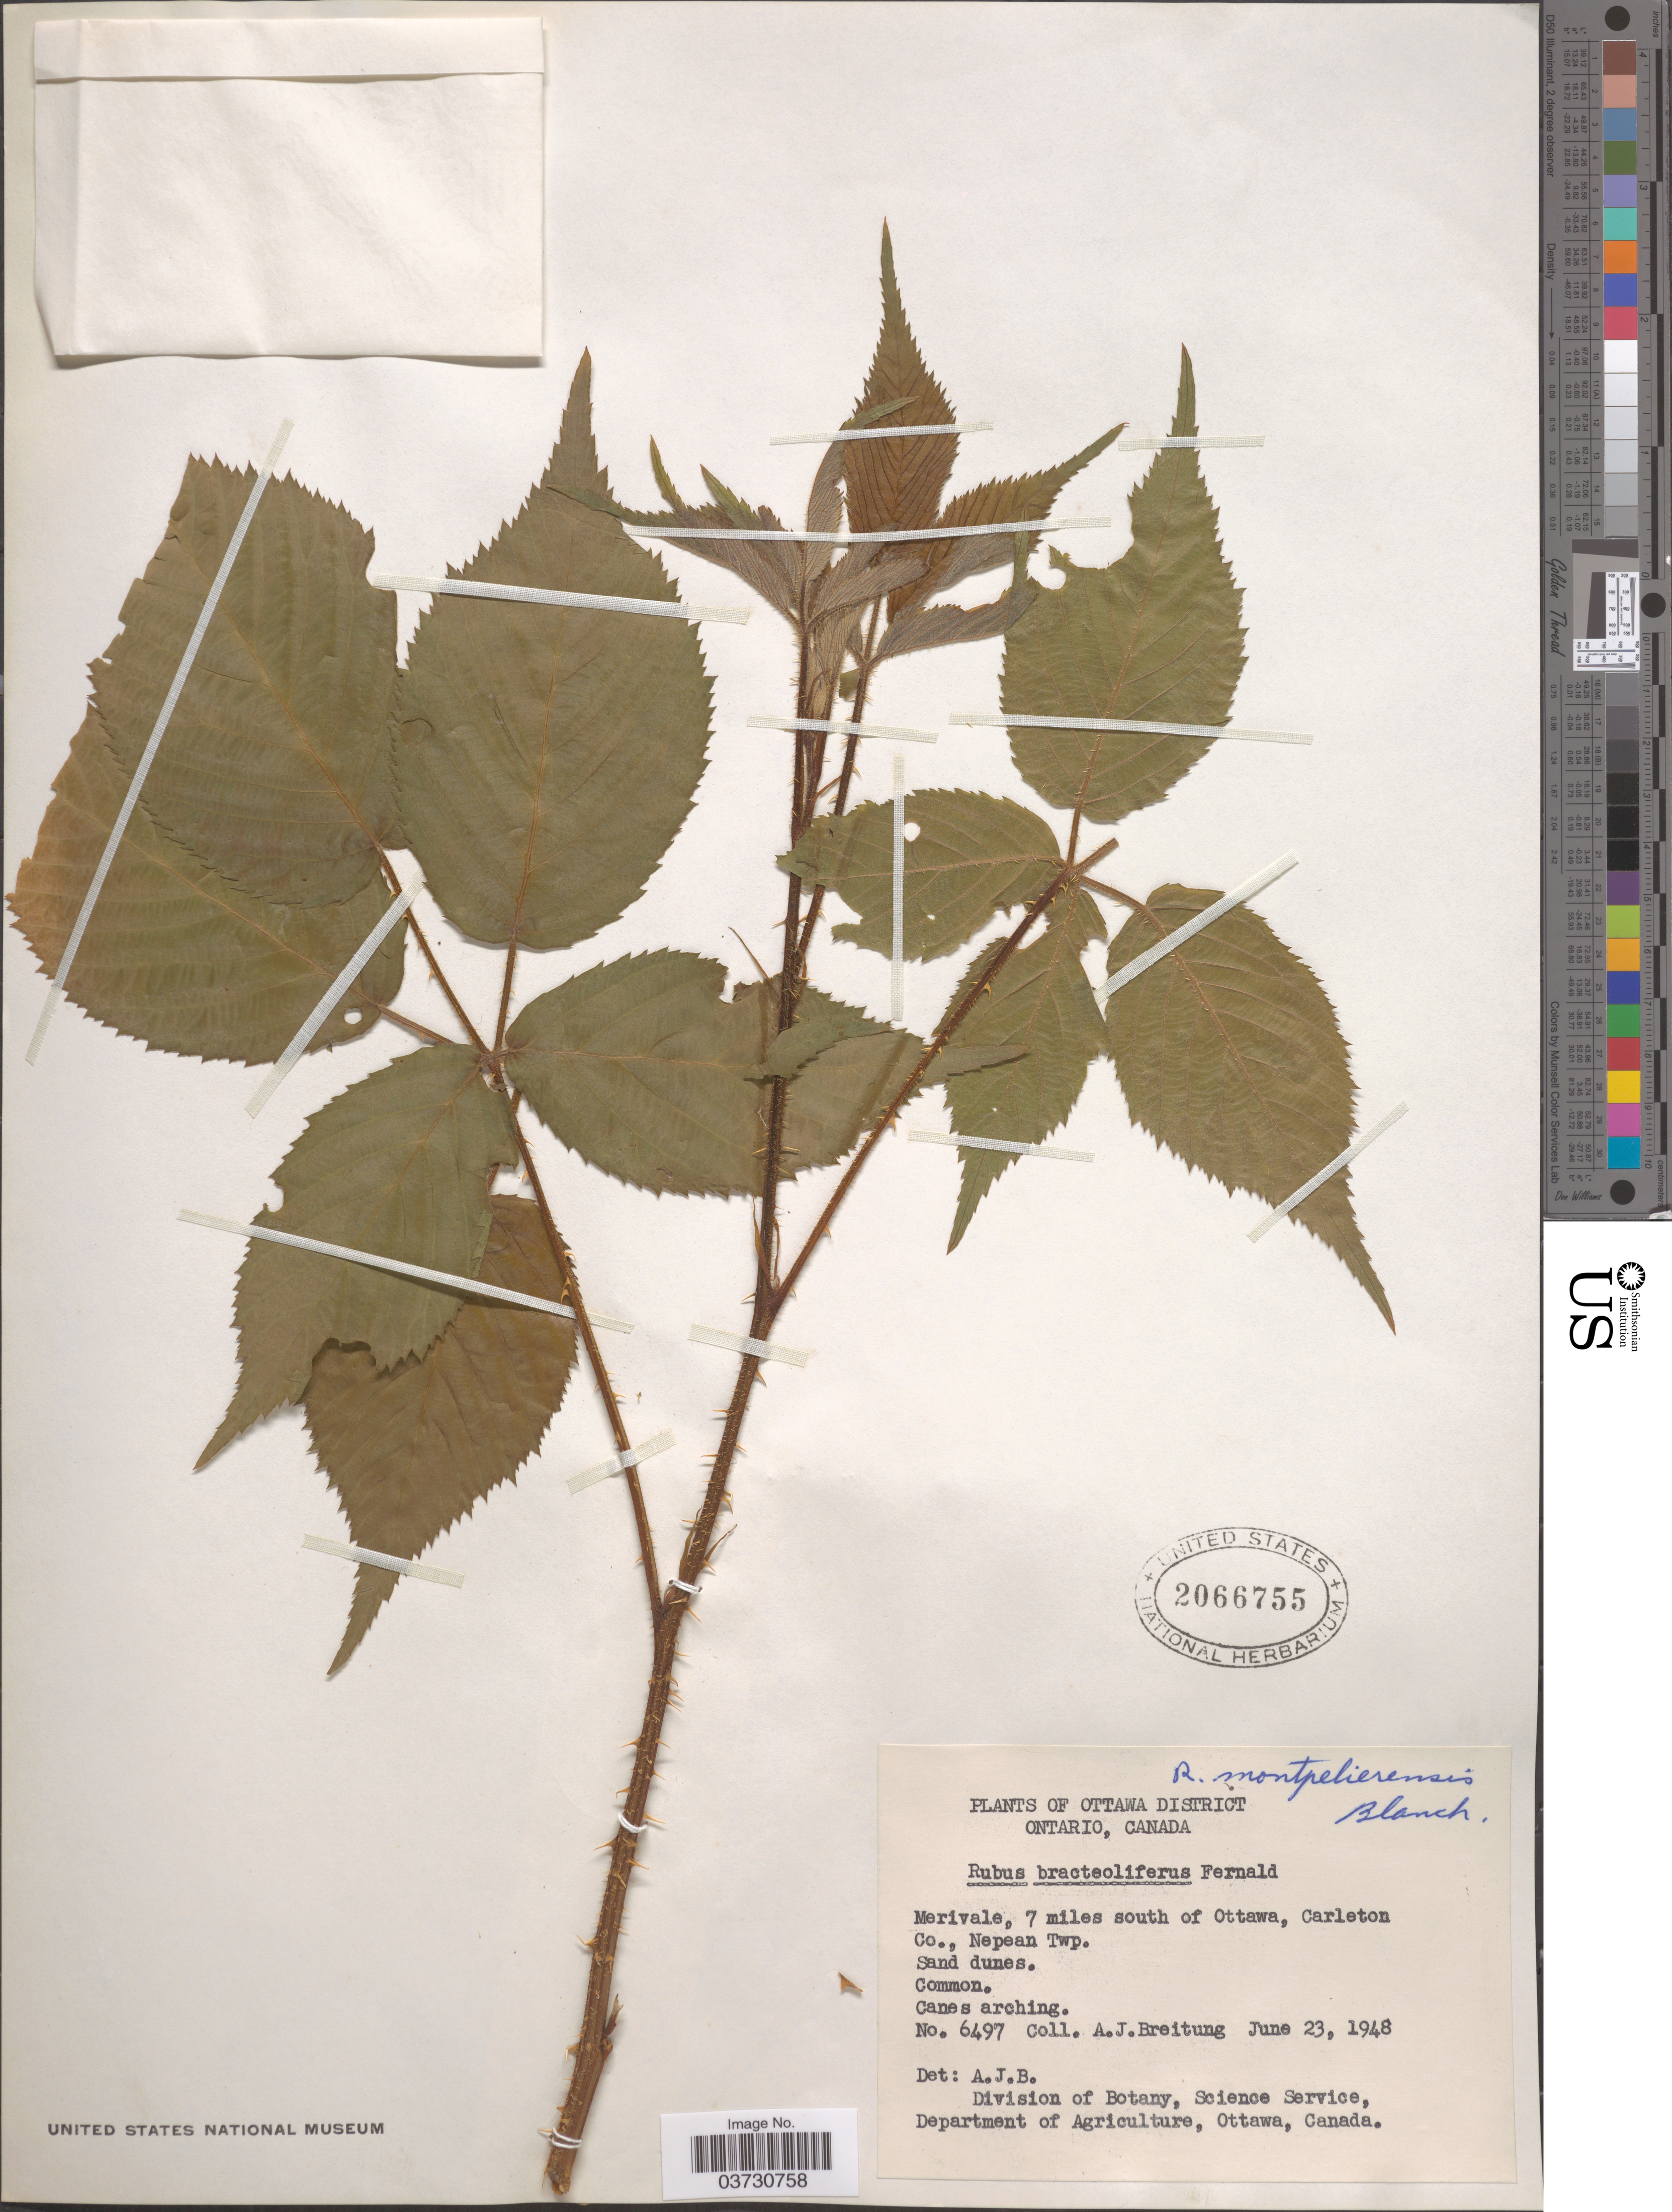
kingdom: Plantae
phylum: Tracheophyta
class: Magnoliopsida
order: Rosales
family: Rosaceae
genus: Rubus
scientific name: Rubus montpelierensis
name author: Blanch. ex L.H. Bailey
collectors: A. Breitung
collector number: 6497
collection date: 1948-06-23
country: Canada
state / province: Ontario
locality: Ottawa District. Merivale, 7 miles south of Ottawa, Carleton Co., Nepean Twp.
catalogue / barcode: US 2066755